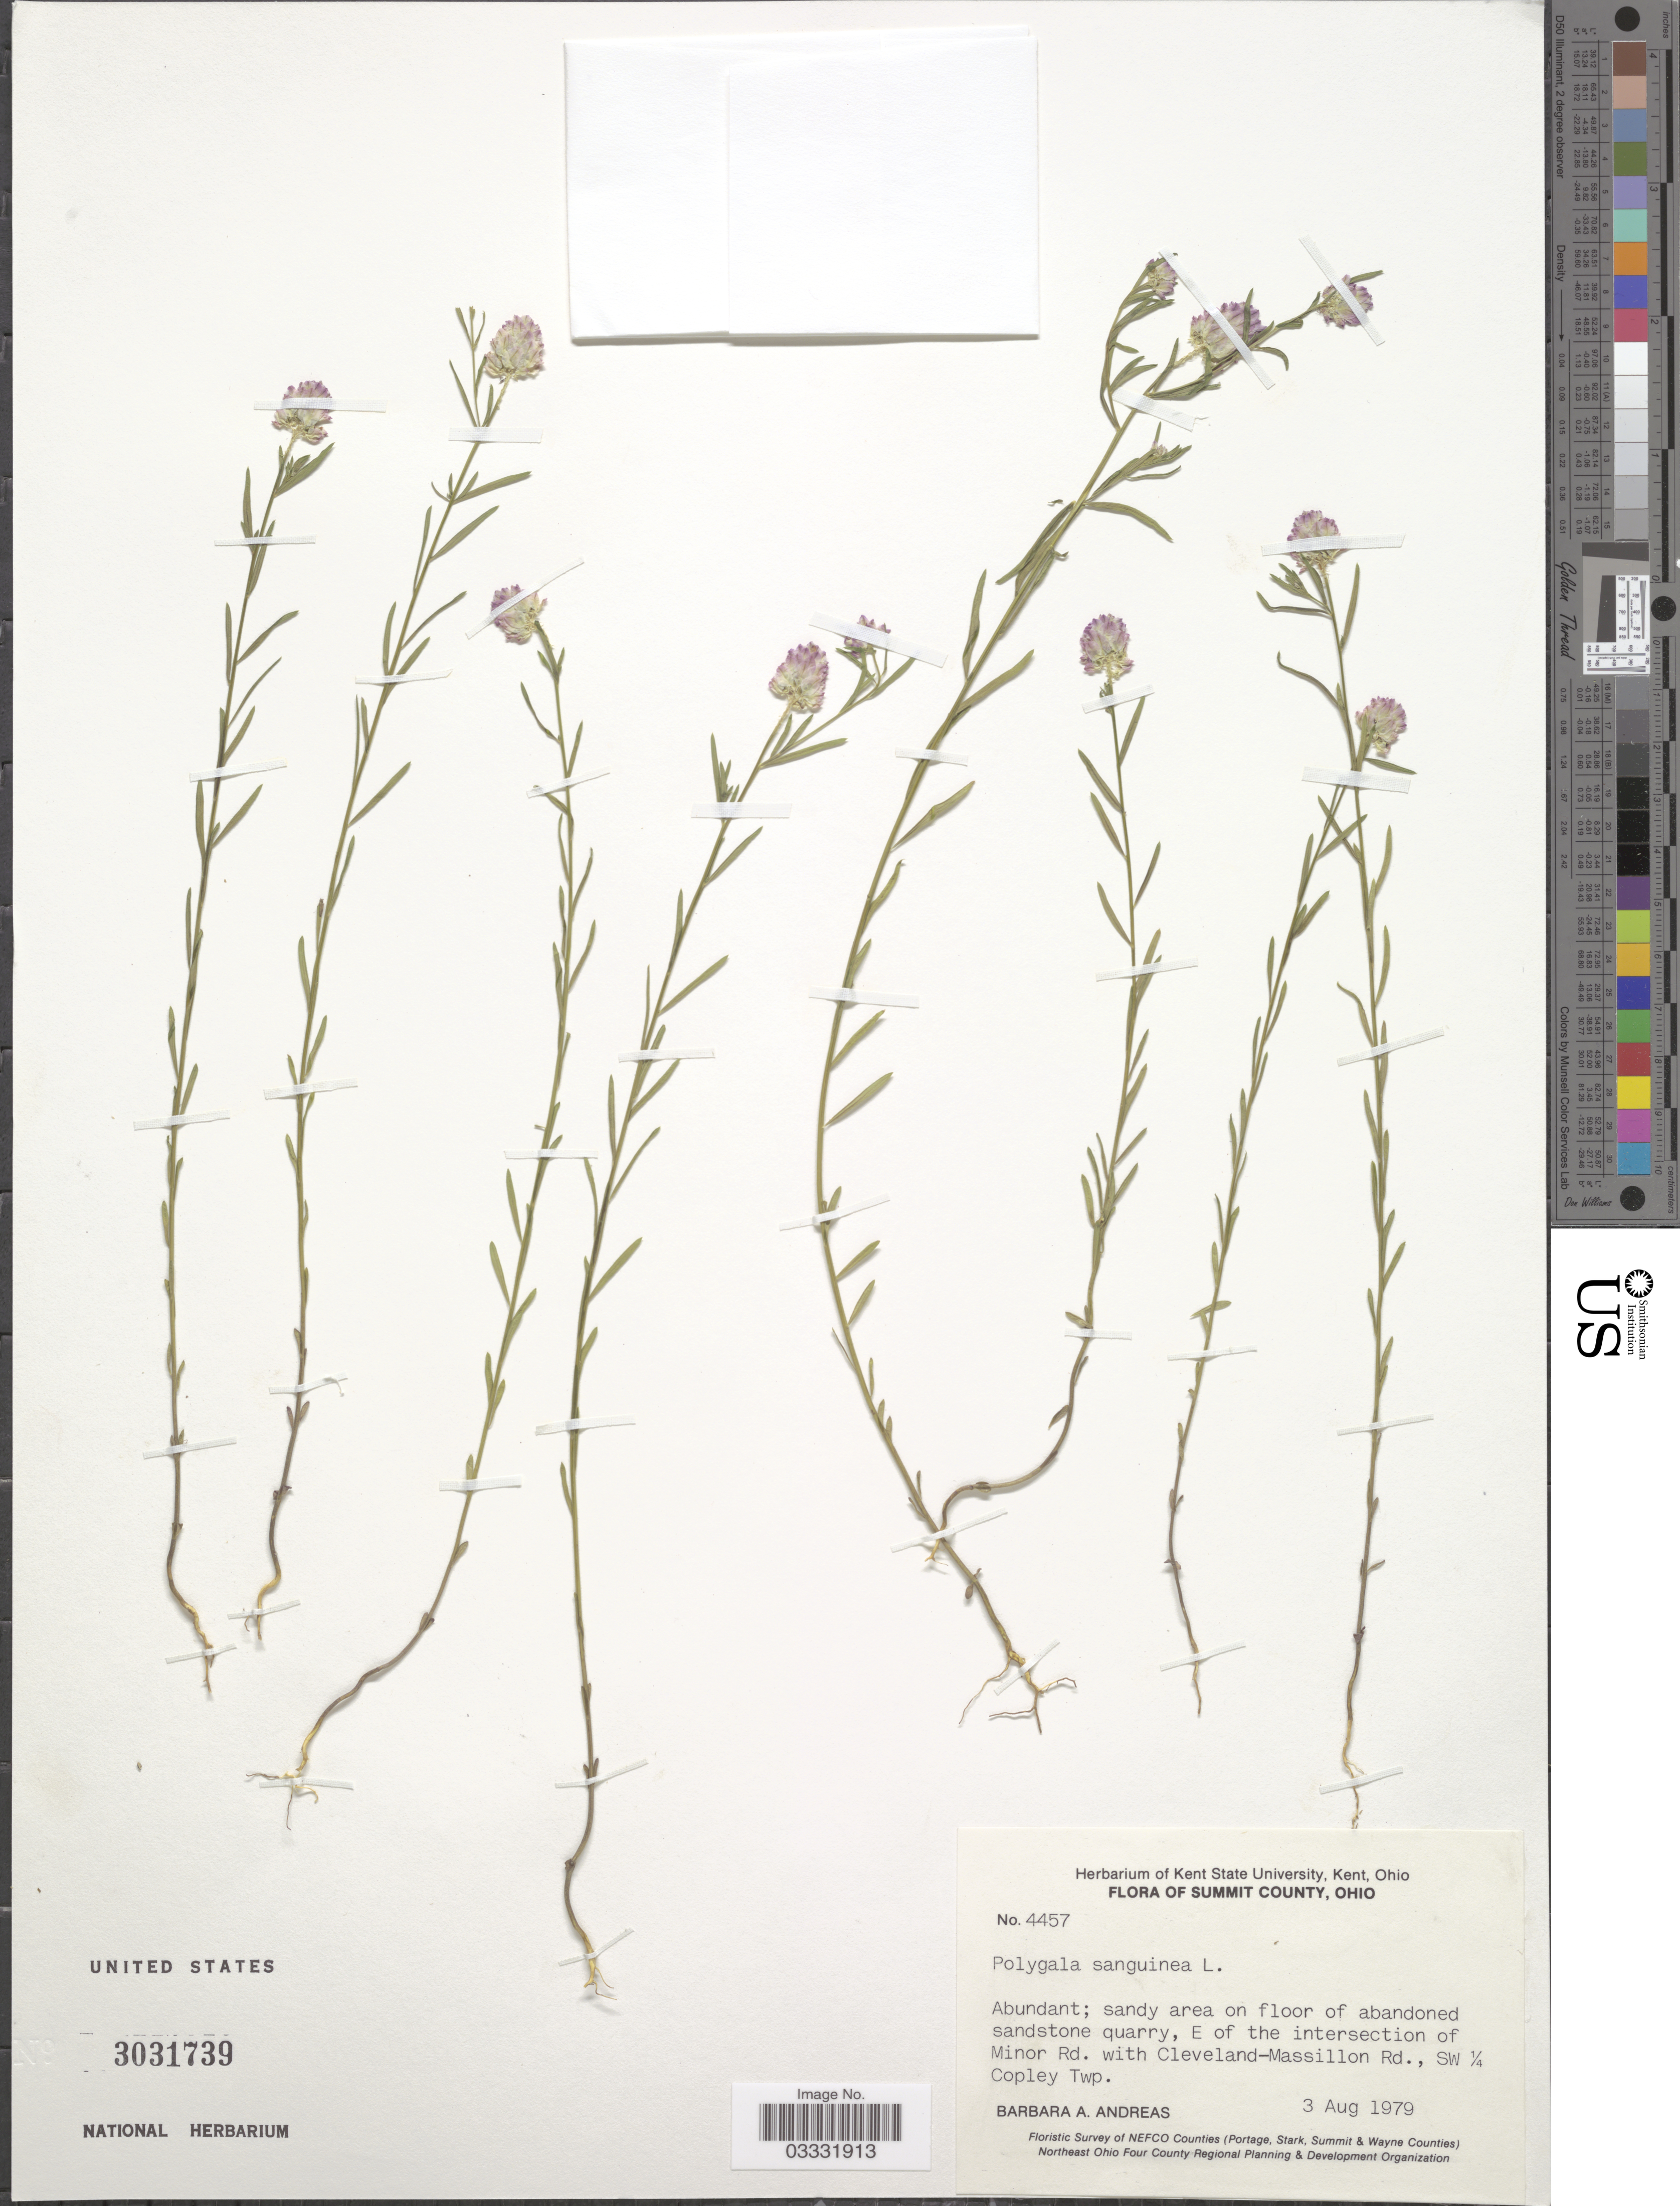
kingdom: Plantae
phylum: Tracheophyta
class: Magnoliopsida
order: Fabales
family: Polygalaceae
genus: Polygala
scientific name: Polygala sanguinea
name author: L.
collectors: B. A. Andreas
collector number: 4457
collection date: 1979-08-03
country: United States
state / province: Ohio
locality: Summit County. E of the intersection of Minor Rd. with Cleveland-Massillon Rd., SW ¼ Copley Twp.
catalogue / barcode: US 3031739